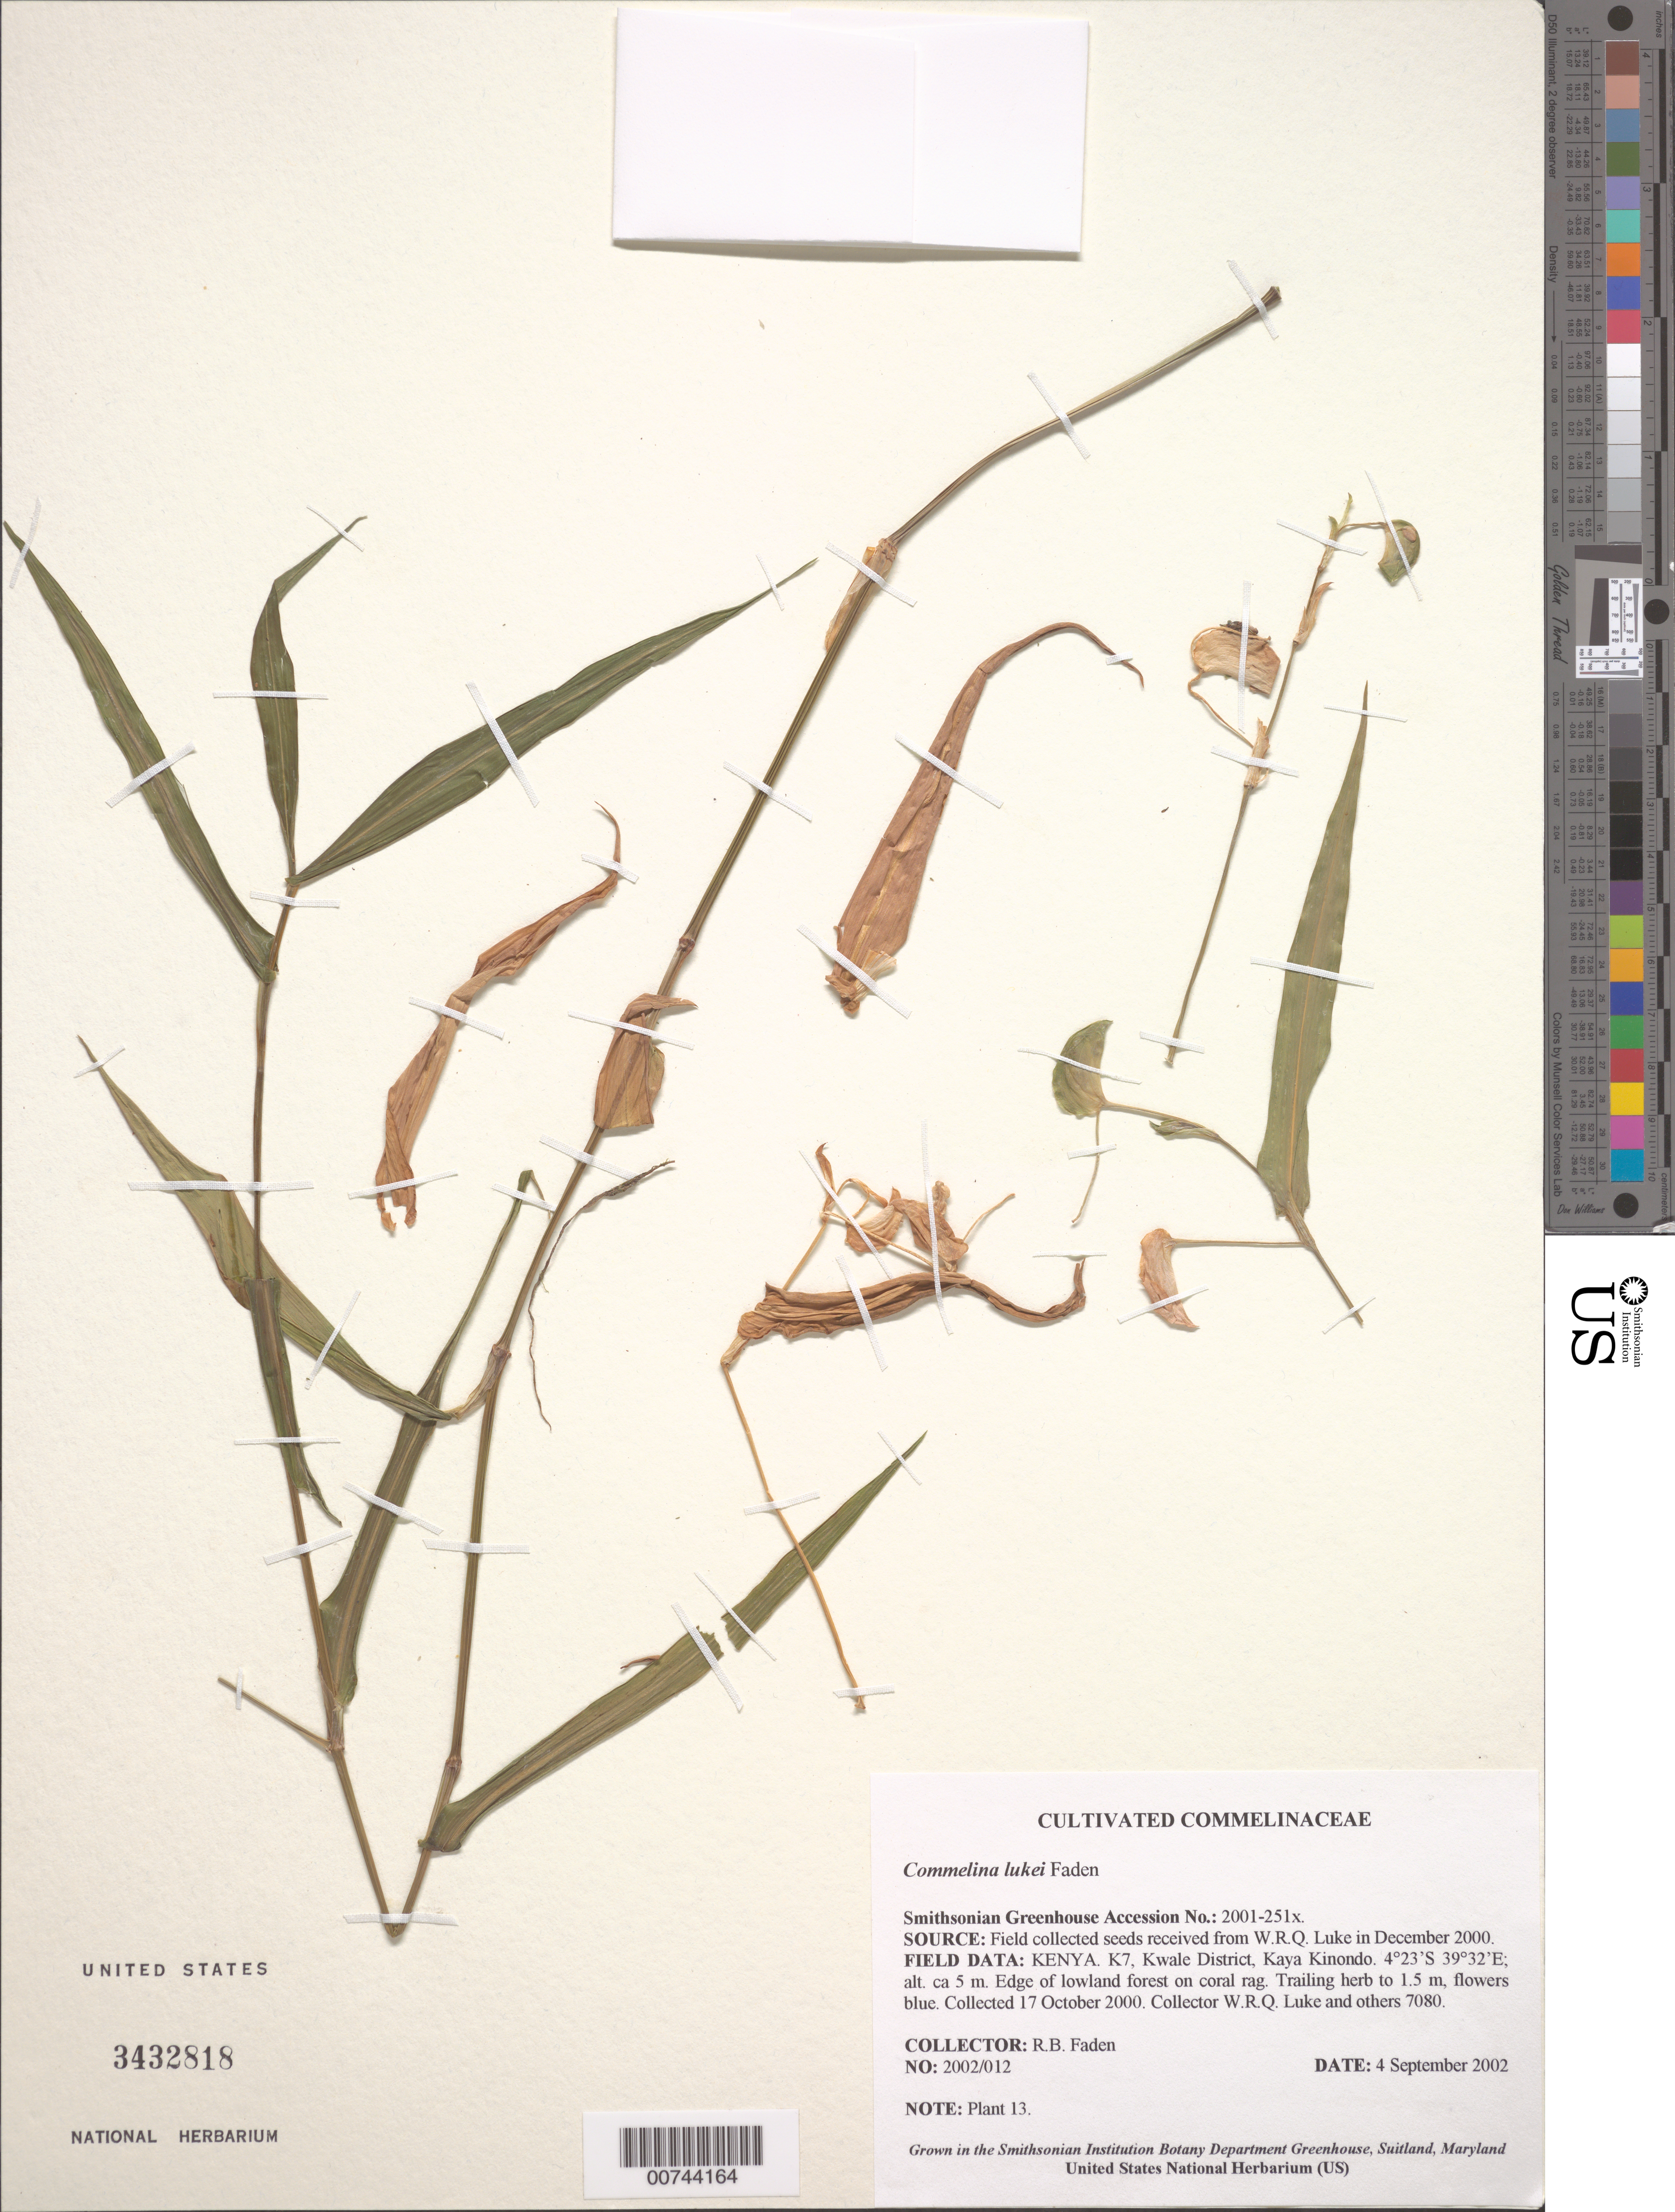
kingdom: Plantae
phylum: Tracheophyta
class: Liliopsida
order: Commelinales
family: Commelinaceae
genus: Commelina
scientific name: Commelina lukei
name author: Faden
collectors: R. B. Faden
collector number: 2002/012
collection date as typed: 04 Sep 2002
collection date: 2002-09-04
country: United States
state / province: Maryland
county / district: Prince George's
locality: Suitland, Smithsonian Botany Dept. Greenhouse.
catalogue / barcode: US 3432818